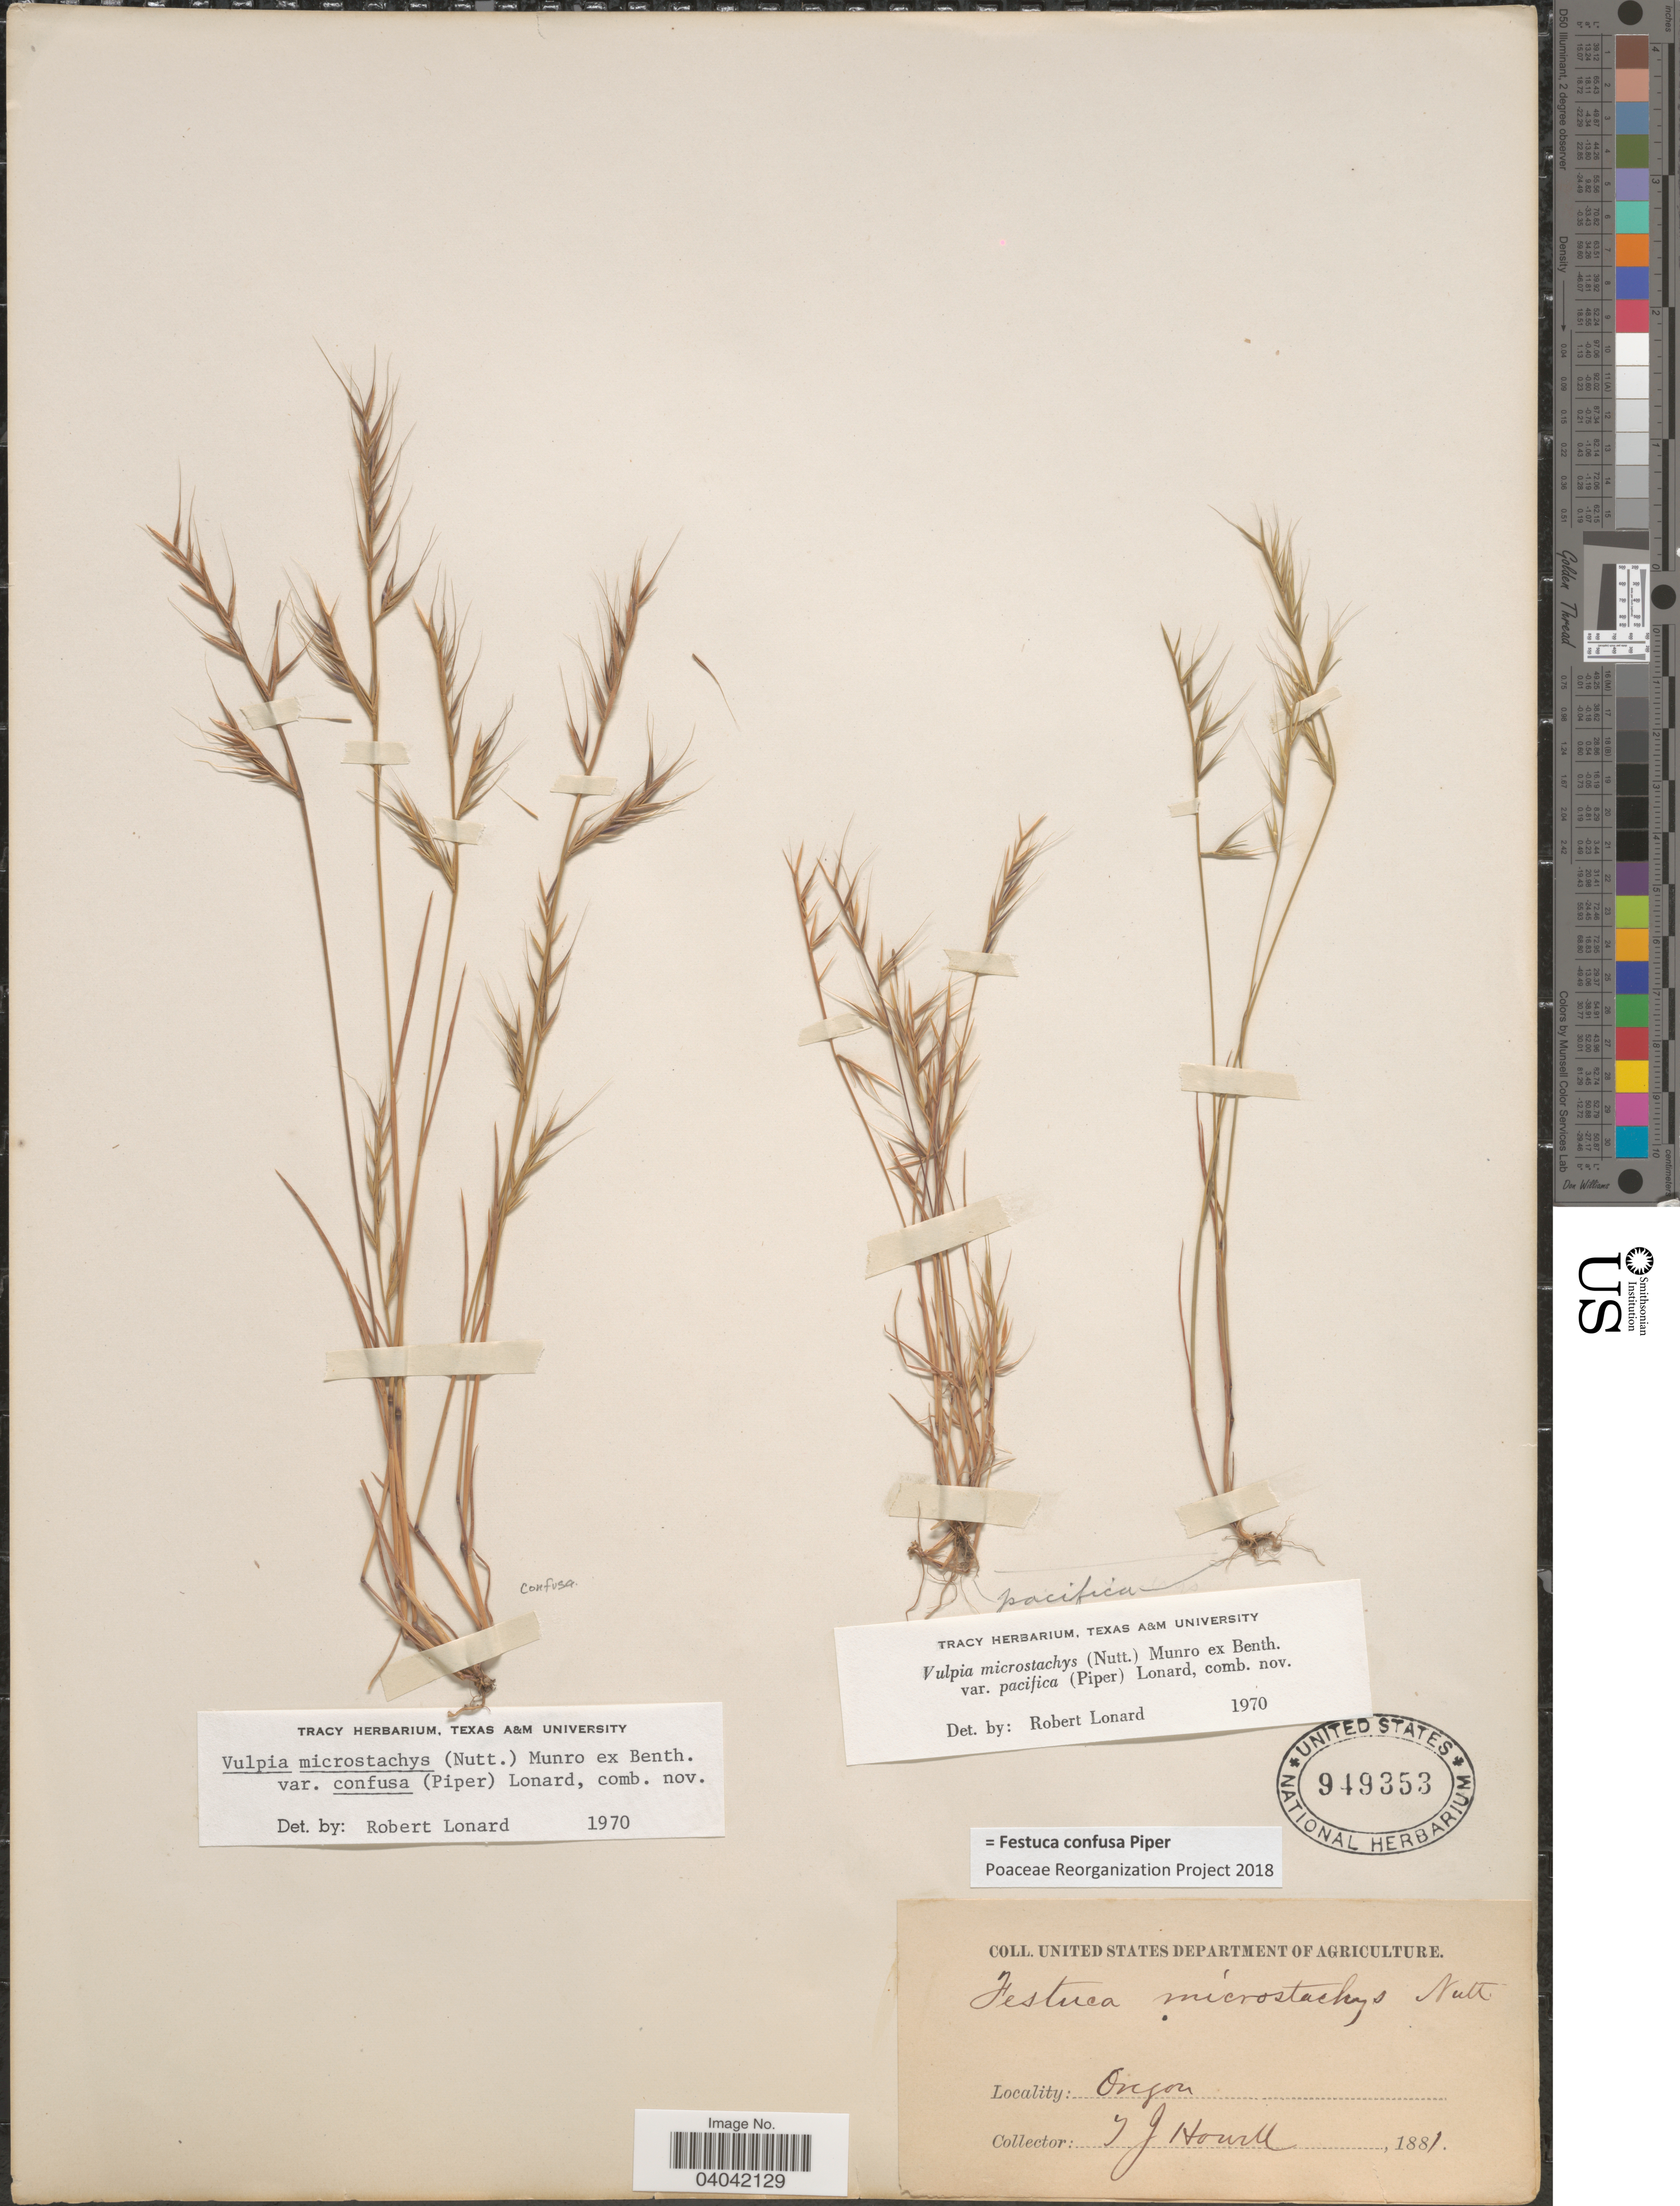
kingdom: Plantae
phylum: Tracheophyta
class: Liliopsida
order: Poales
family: Poaceae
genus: Festuca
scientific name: Festuca confusa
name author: Piper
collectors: T. J. Howell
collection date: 1881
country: United States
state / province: Oregon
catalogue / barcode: US 949353